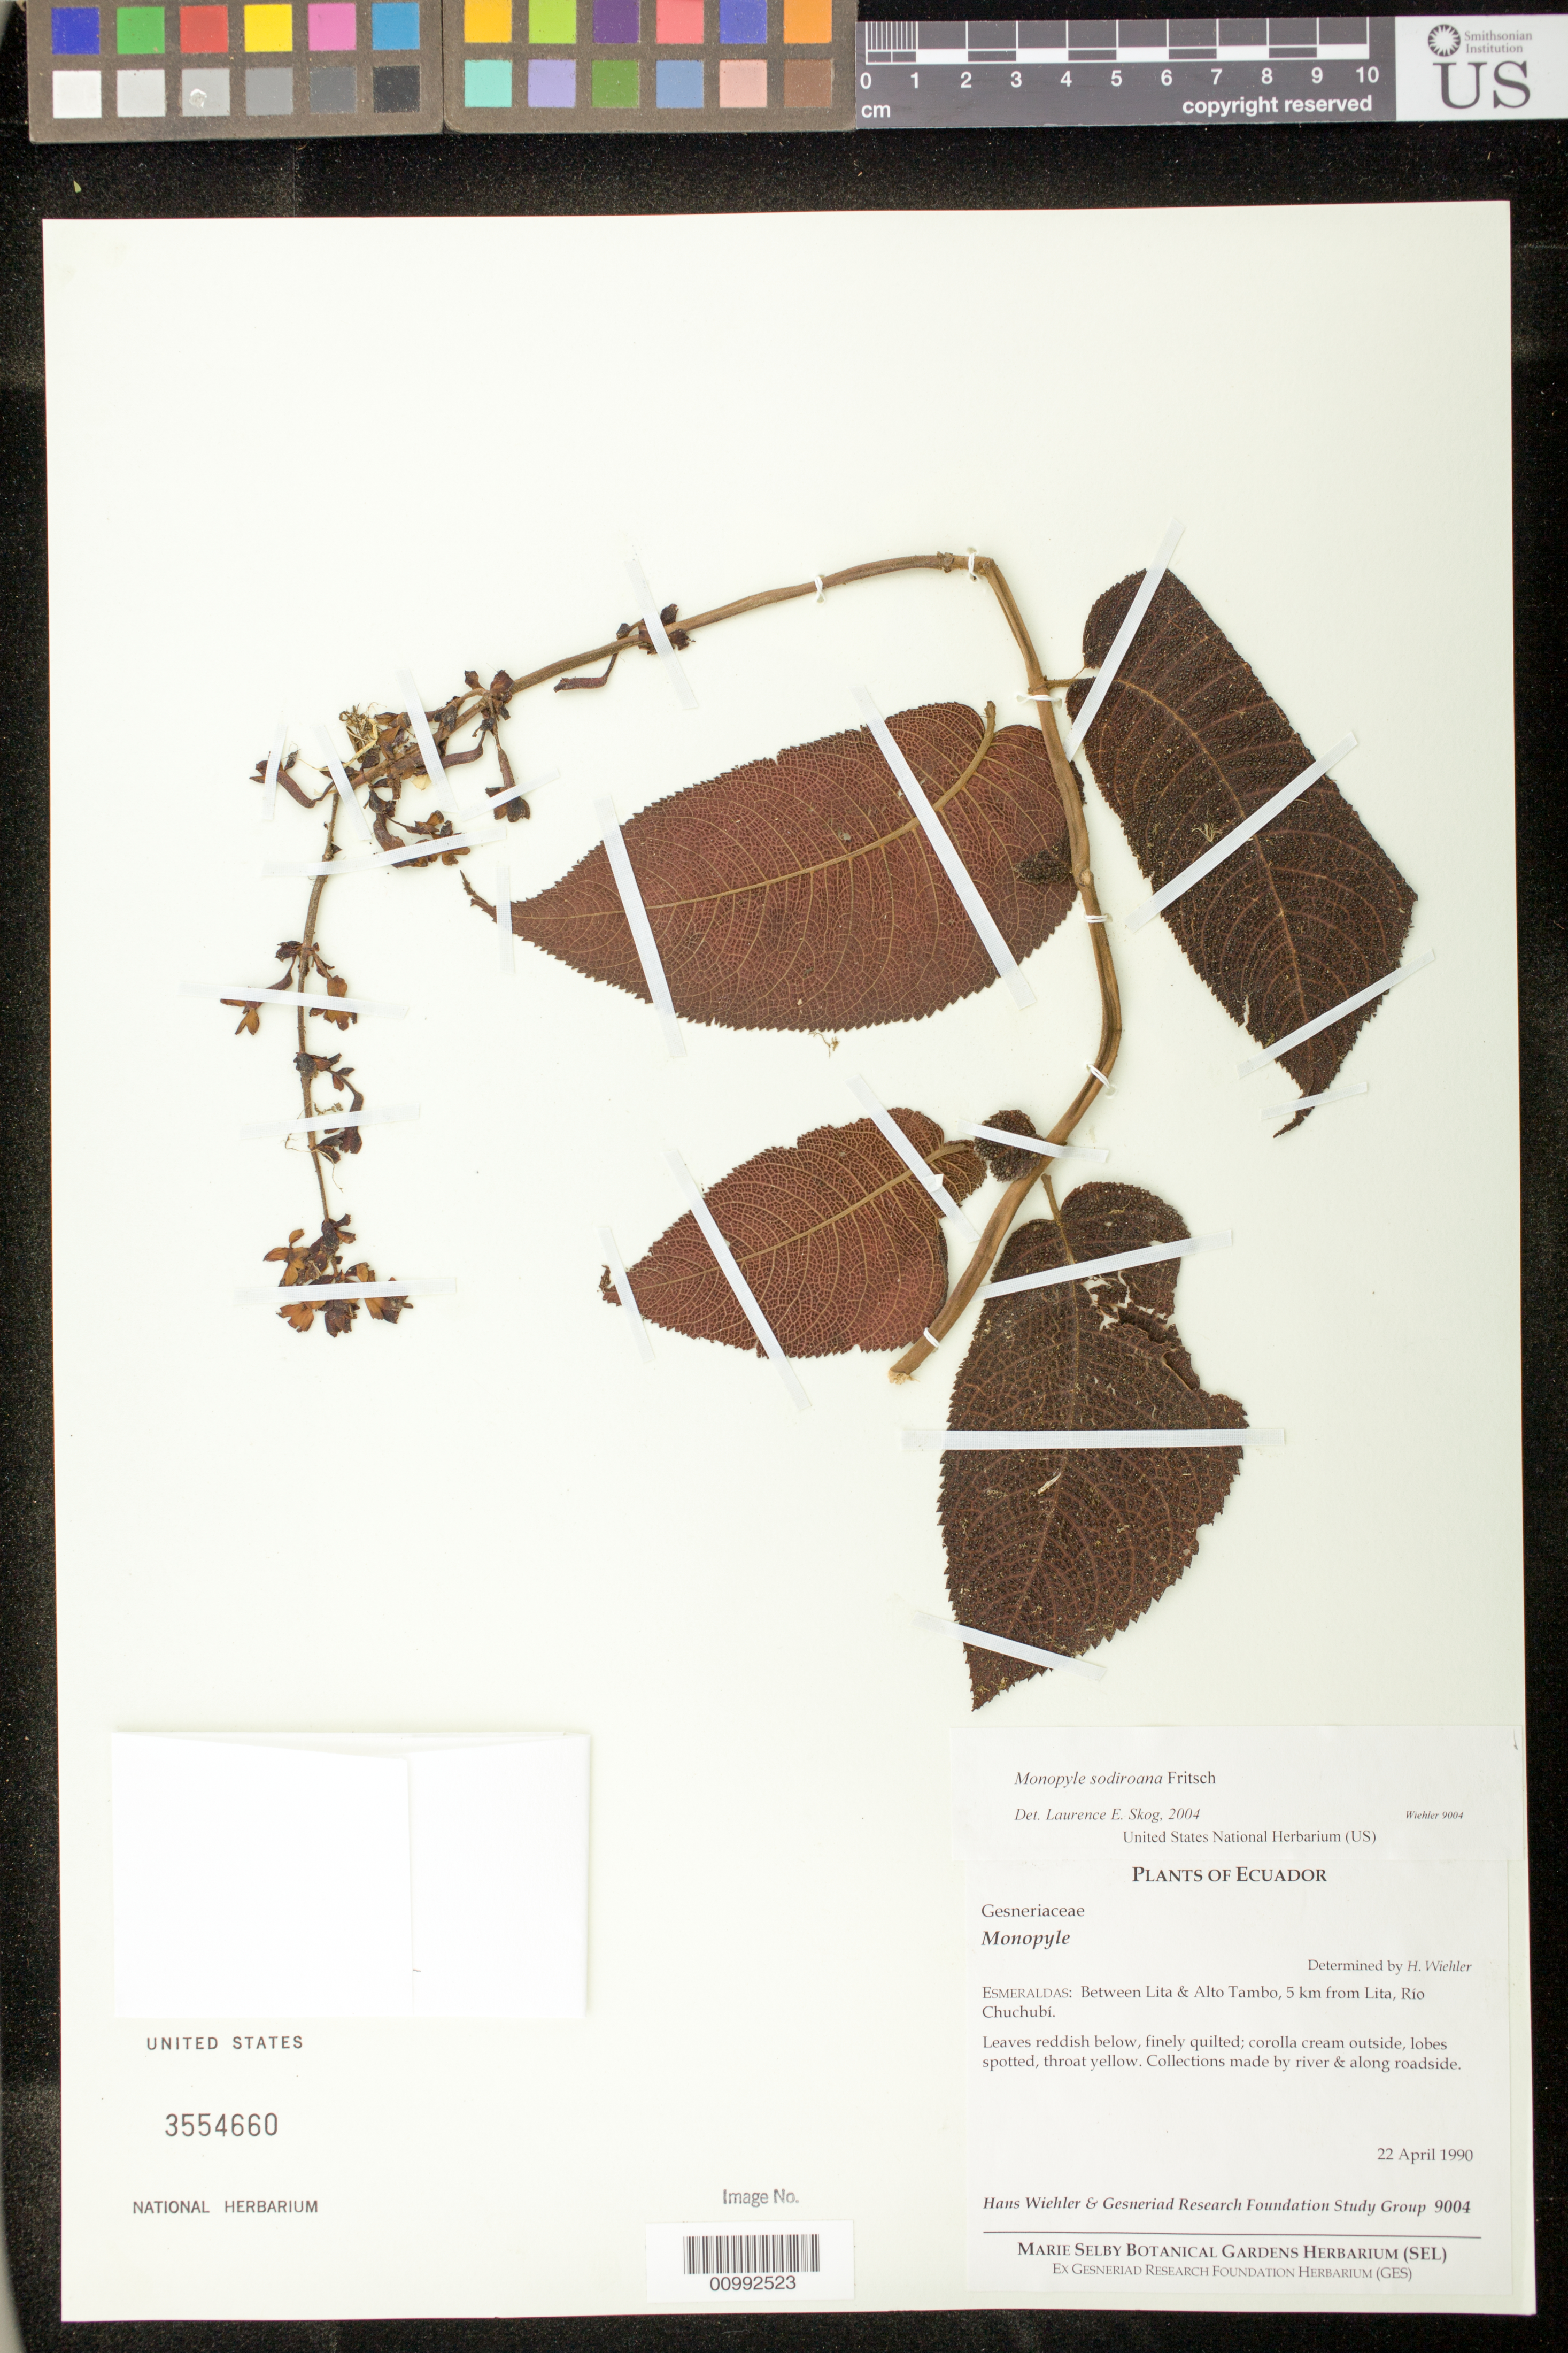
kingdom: Plantae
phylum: Tracheophyta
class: Magnoliopsida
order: Lamiales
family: Gesneriaceae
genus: Monopyle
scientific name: Monopyle sodiroana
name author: Fritsch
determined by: Skog, Laurence E.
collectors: H. J. Wiehler & GRF Study Group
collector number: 9004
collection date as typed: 22 Apr 1990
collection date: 1990-04-22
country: Ecuador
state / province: Esmeraldas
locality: Esmeraldas: between Lita & Alto Tambo, 5 km from Lita, Rio Chuchubí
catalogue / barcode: US 3554660